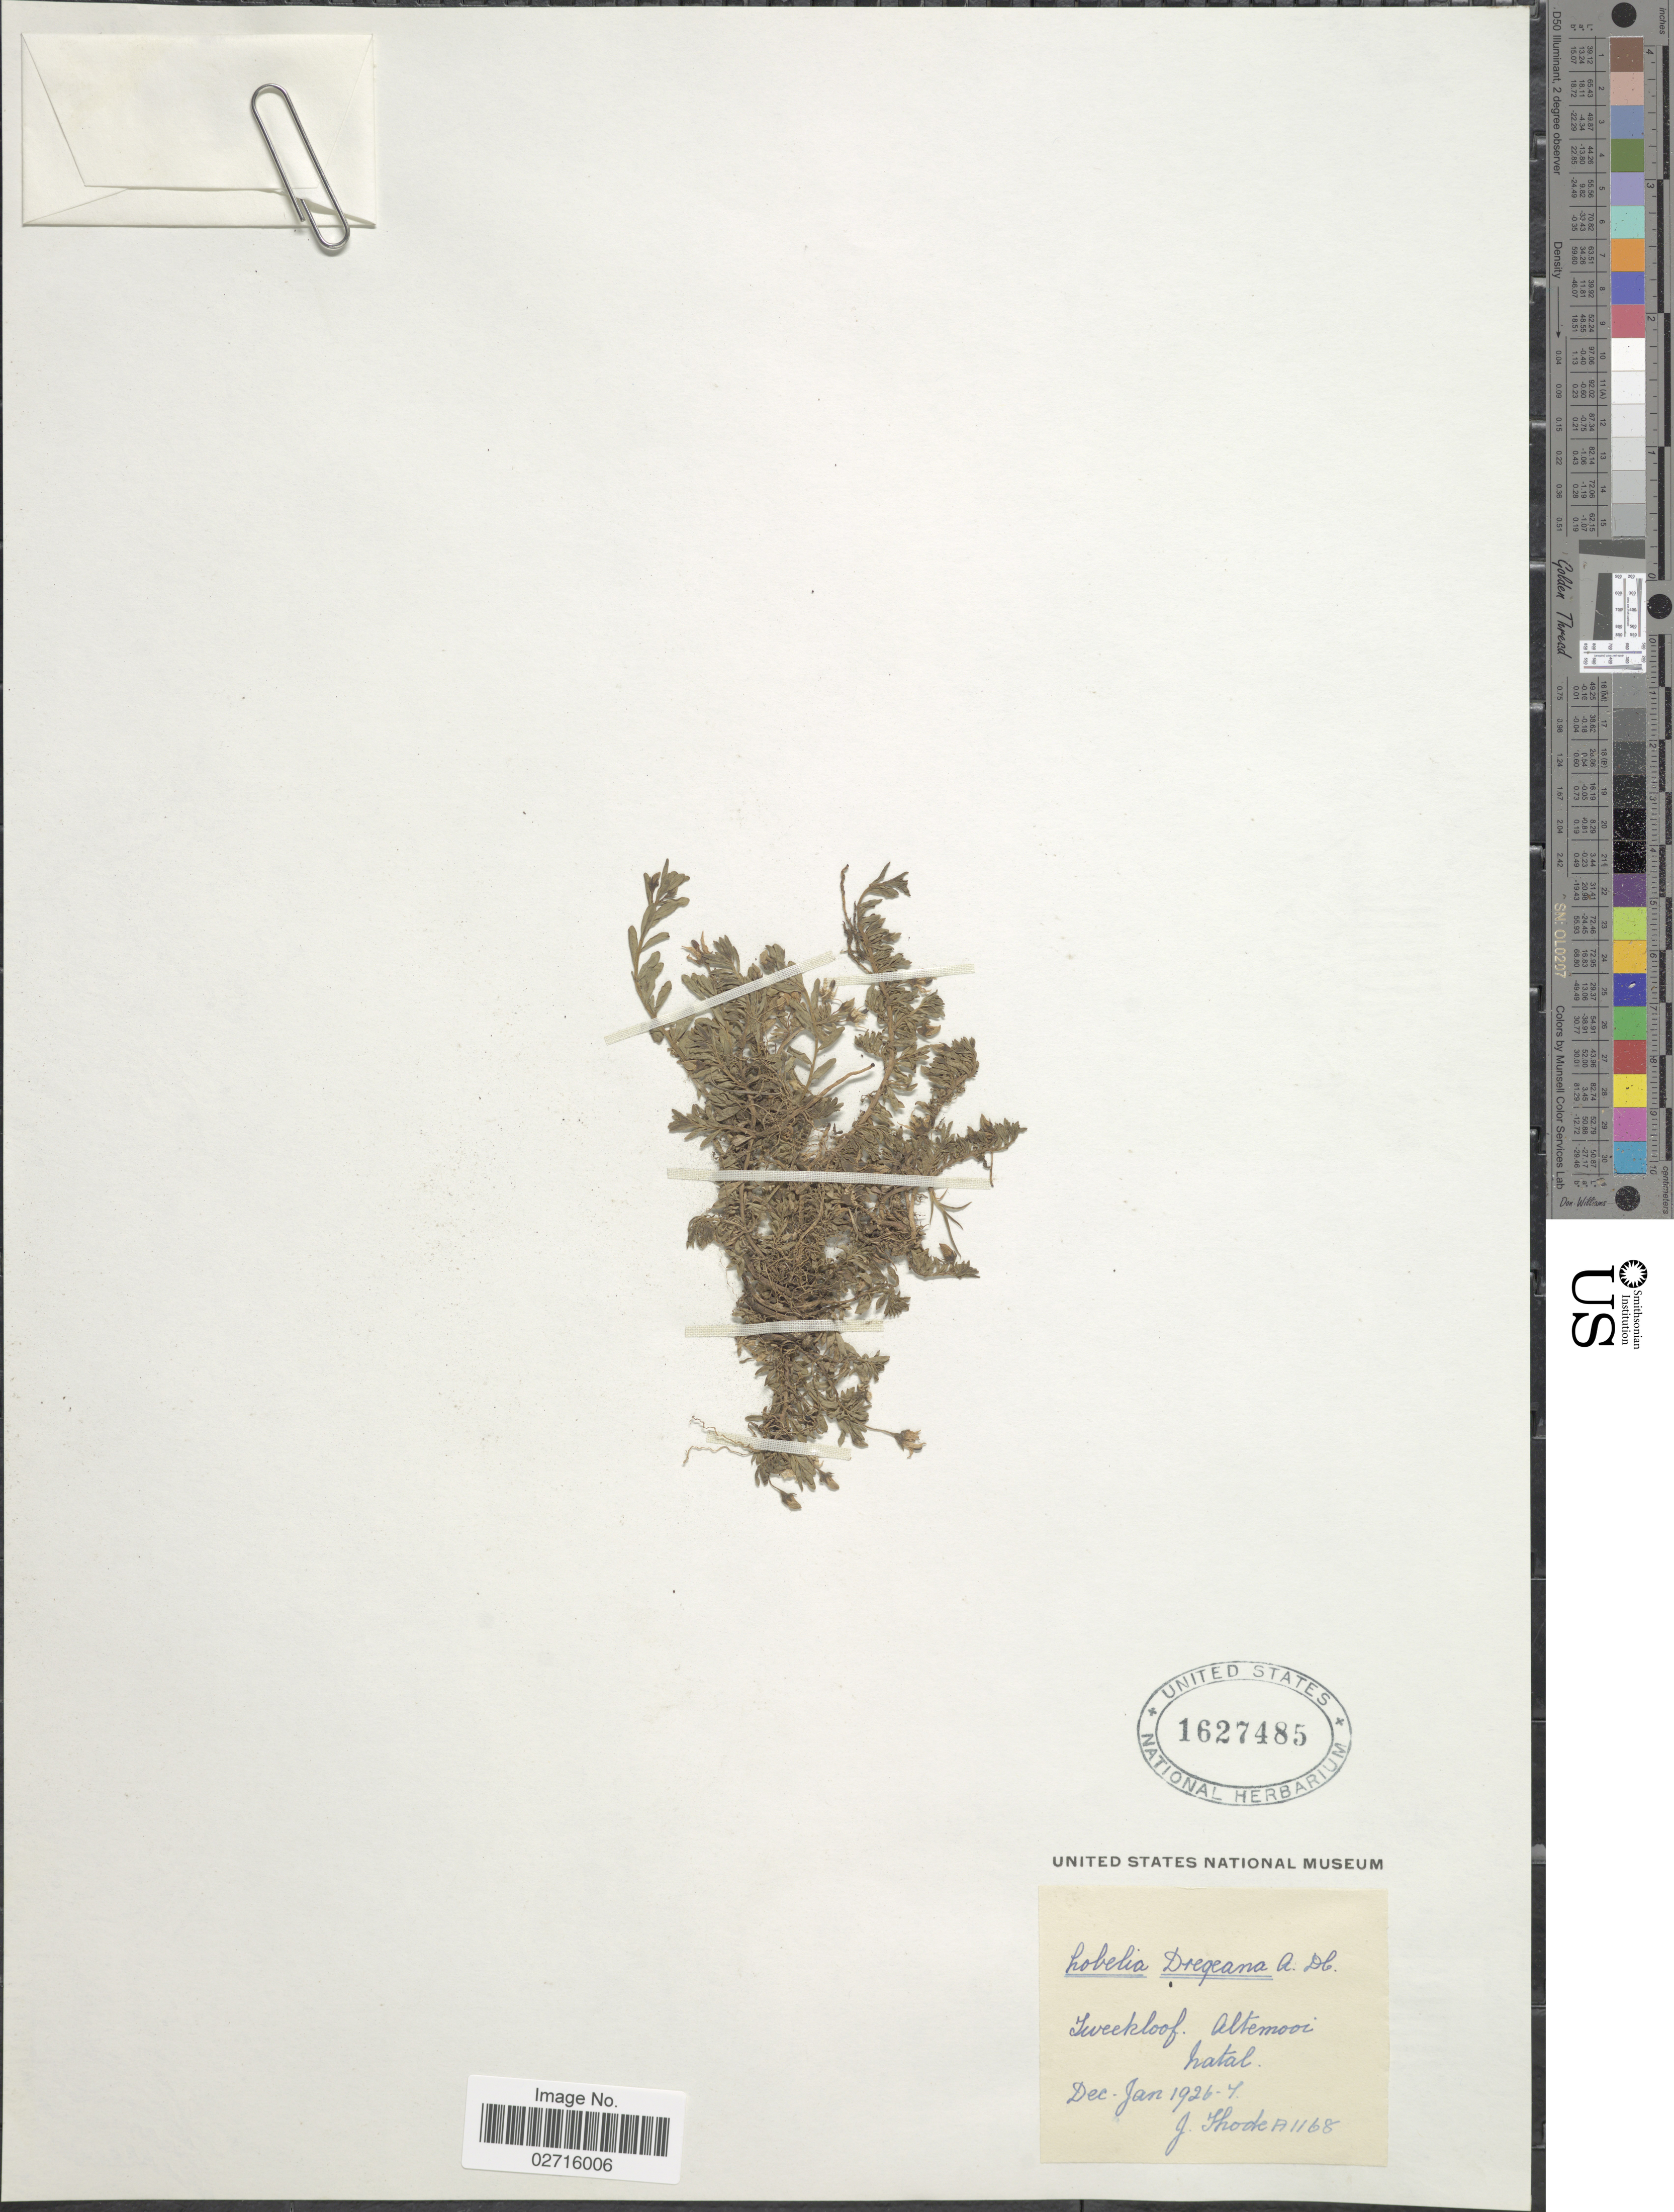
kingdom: Plantae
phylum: Tracheophyta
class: Magnoliopsida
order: Asterales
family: Campanulaceae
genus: Lobelia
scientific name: Lobelia dregeana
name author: (C. Presl) A. DC.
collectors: J. Thode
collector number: A1168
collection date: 1926-12/1927-01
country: South Africa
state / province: KwaZulu-Natal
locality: Tweekloof, Altemooi, Natal.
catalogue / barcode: US 1627485